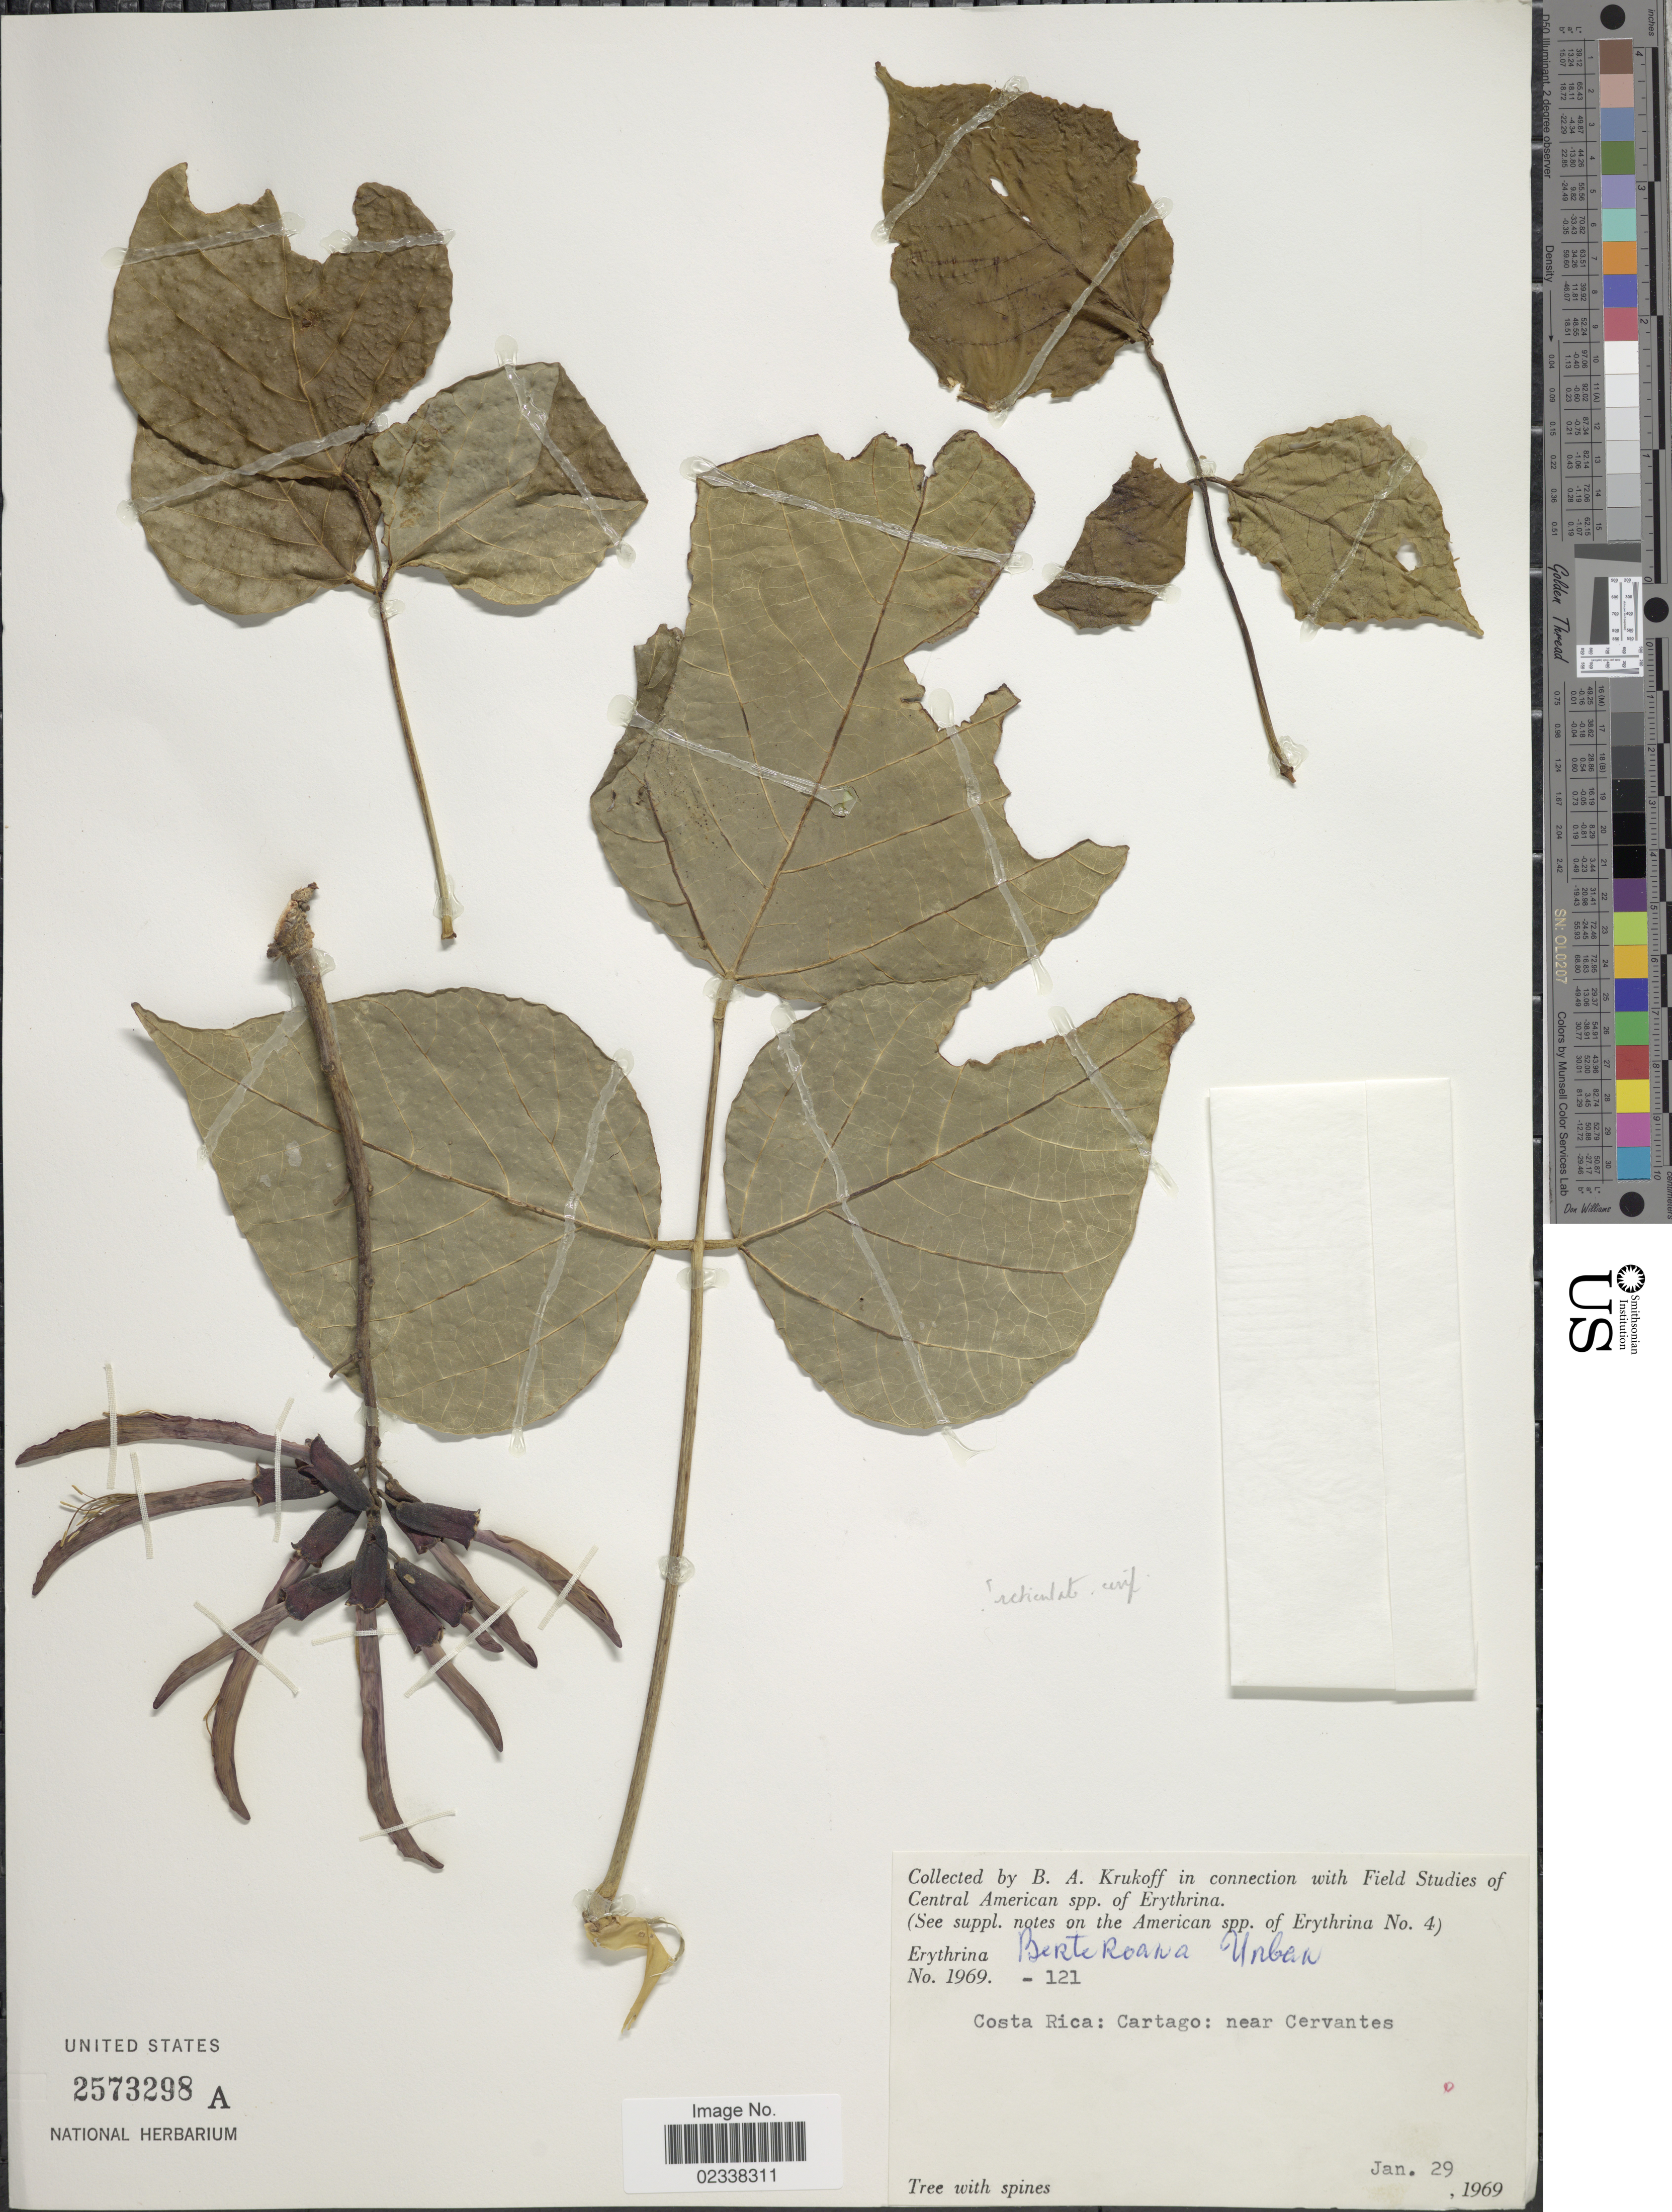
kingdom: Plantae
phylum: Tracheophyta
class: Magnoliopsida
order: Fabales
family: Fabaceae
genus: Erythrina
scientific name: Erythrina berteroana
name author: Urb.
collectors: B. A. Krukoff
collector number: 1969-121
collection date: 1969-01-29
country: Costa Rica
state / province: Cartago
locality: Near Cervantes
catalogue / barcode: US 2573298A